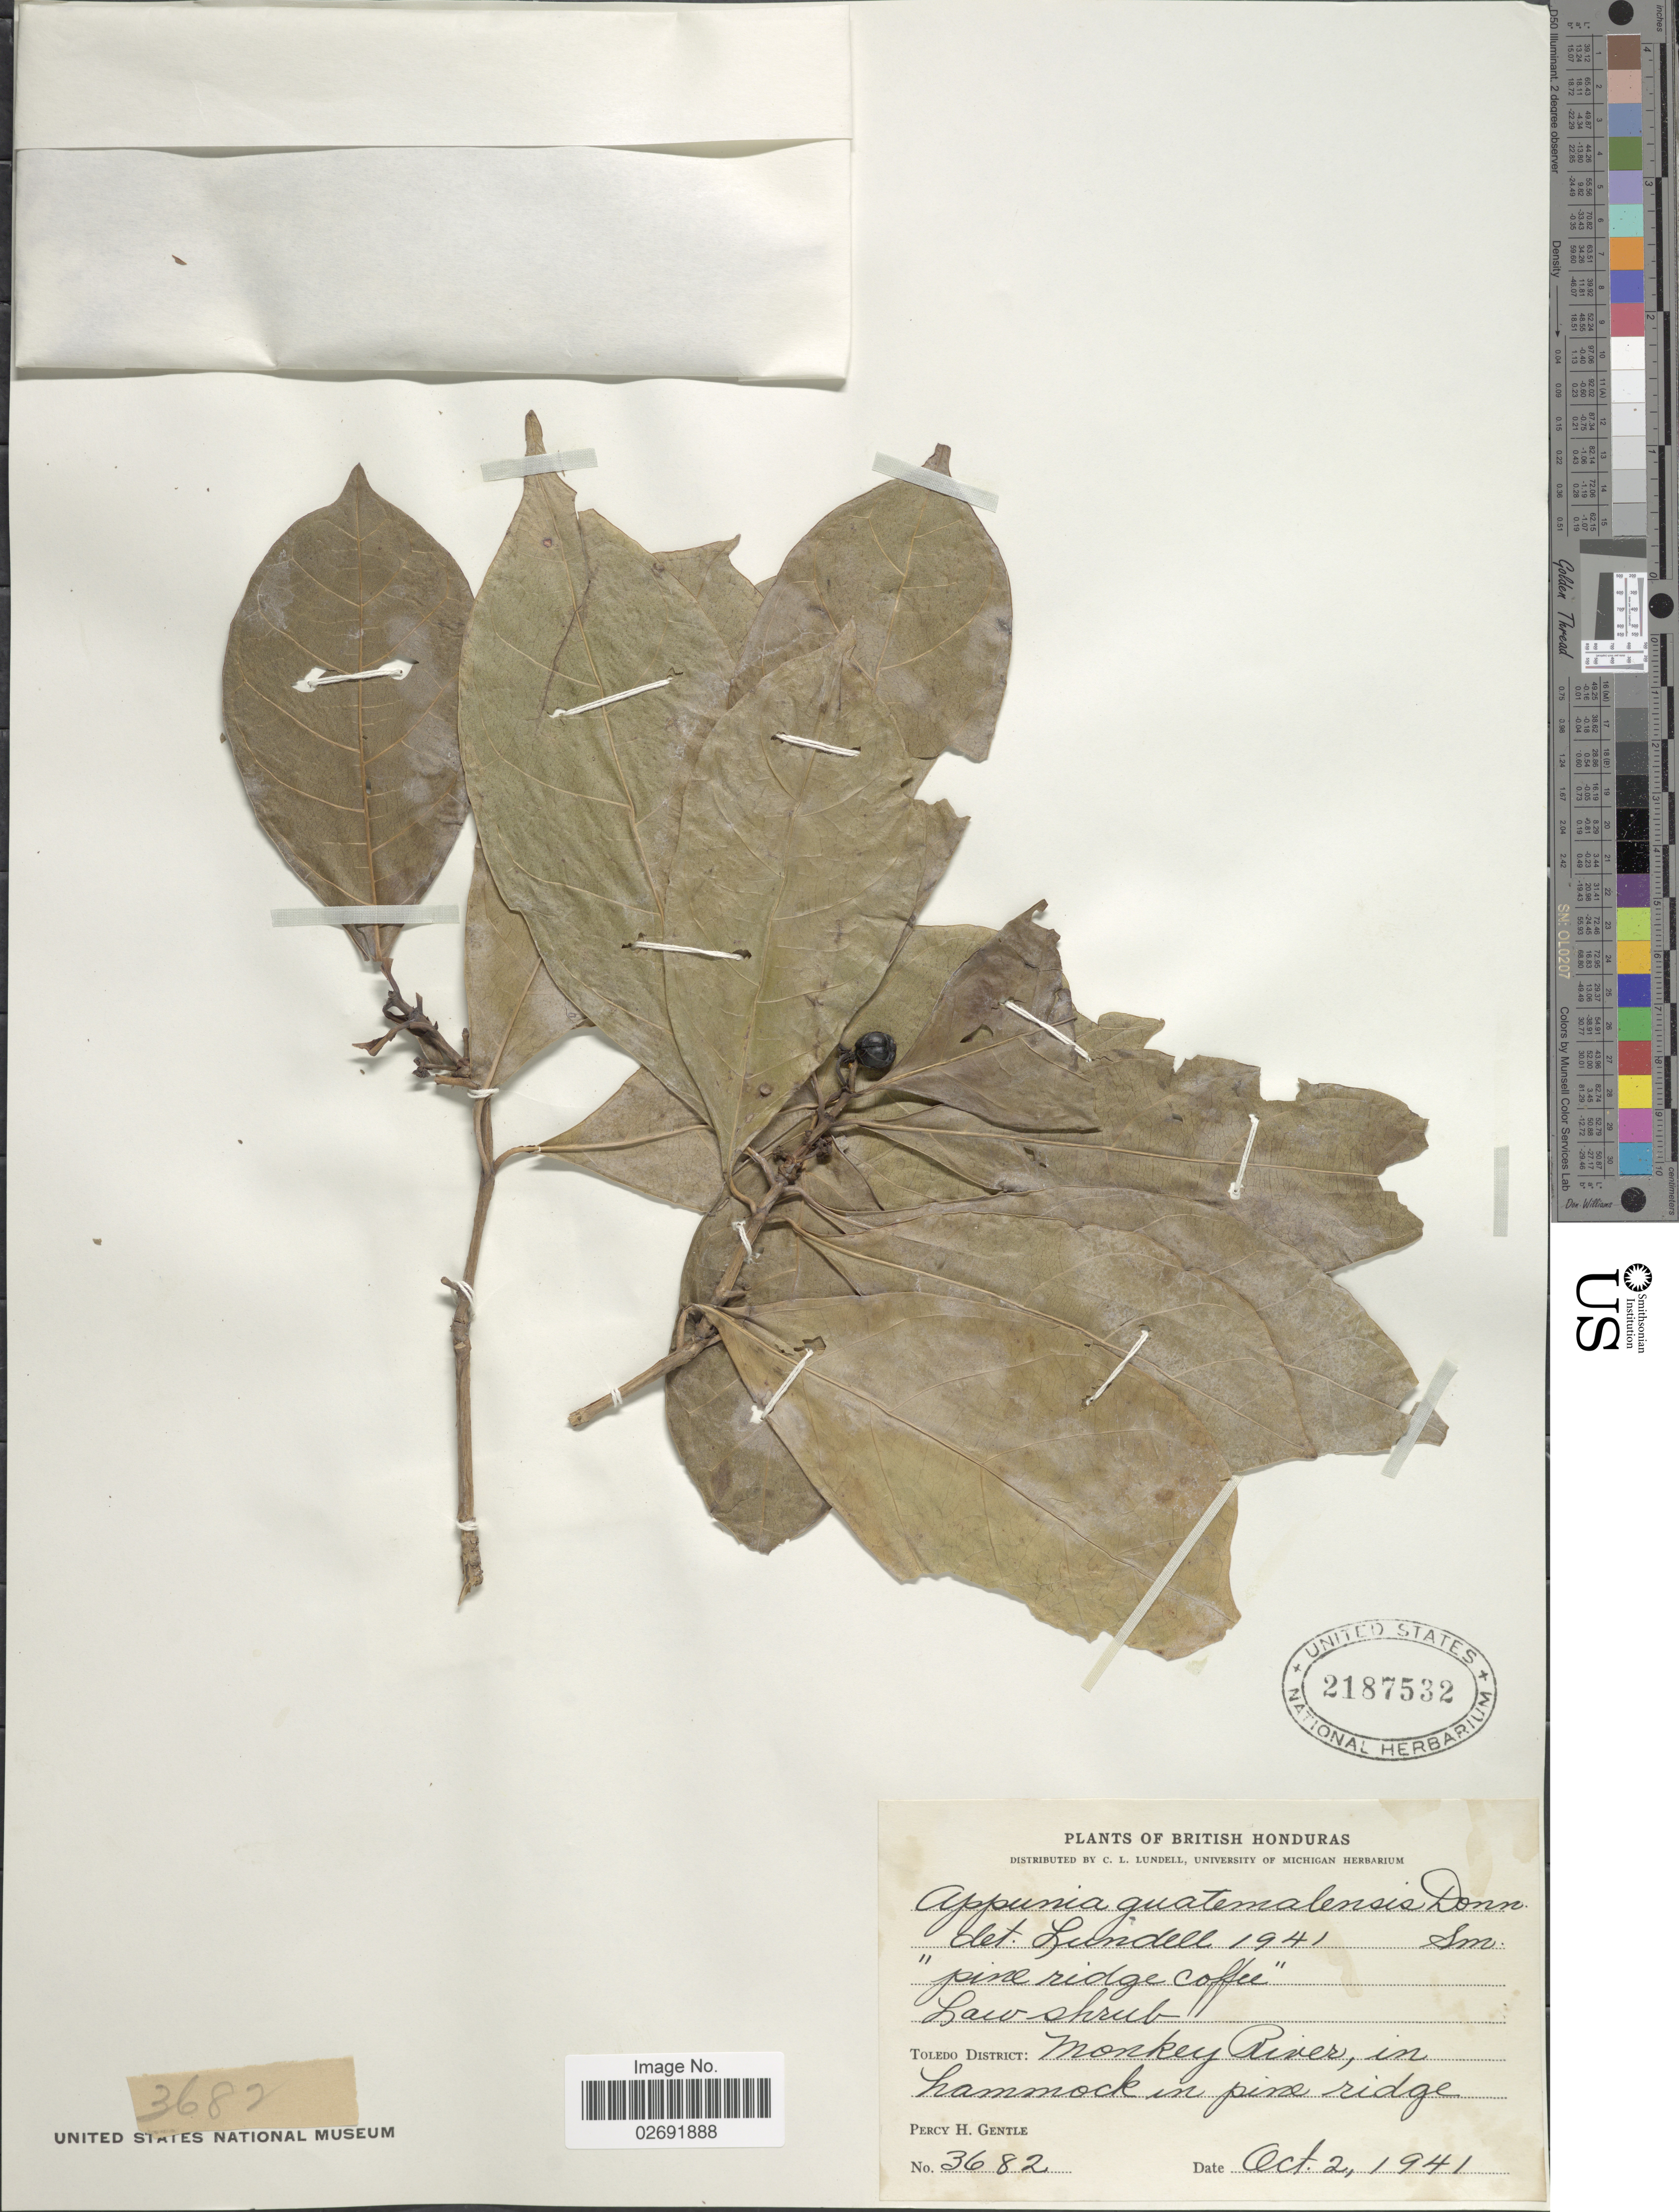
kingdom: Plantae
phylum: Tracheophyta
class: Magnoliopsida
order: Gentianales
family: Rubiaceae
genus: Appunia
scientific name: Appunia guatemalensis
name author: Donn. Sm.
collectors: P. H. Gentle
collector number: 3682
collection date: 1941-10-02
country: Belize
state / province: Toledo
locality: British Honduras, Toledo District: Monkey River, in hammock in pine ridge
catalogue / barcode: US 2187532